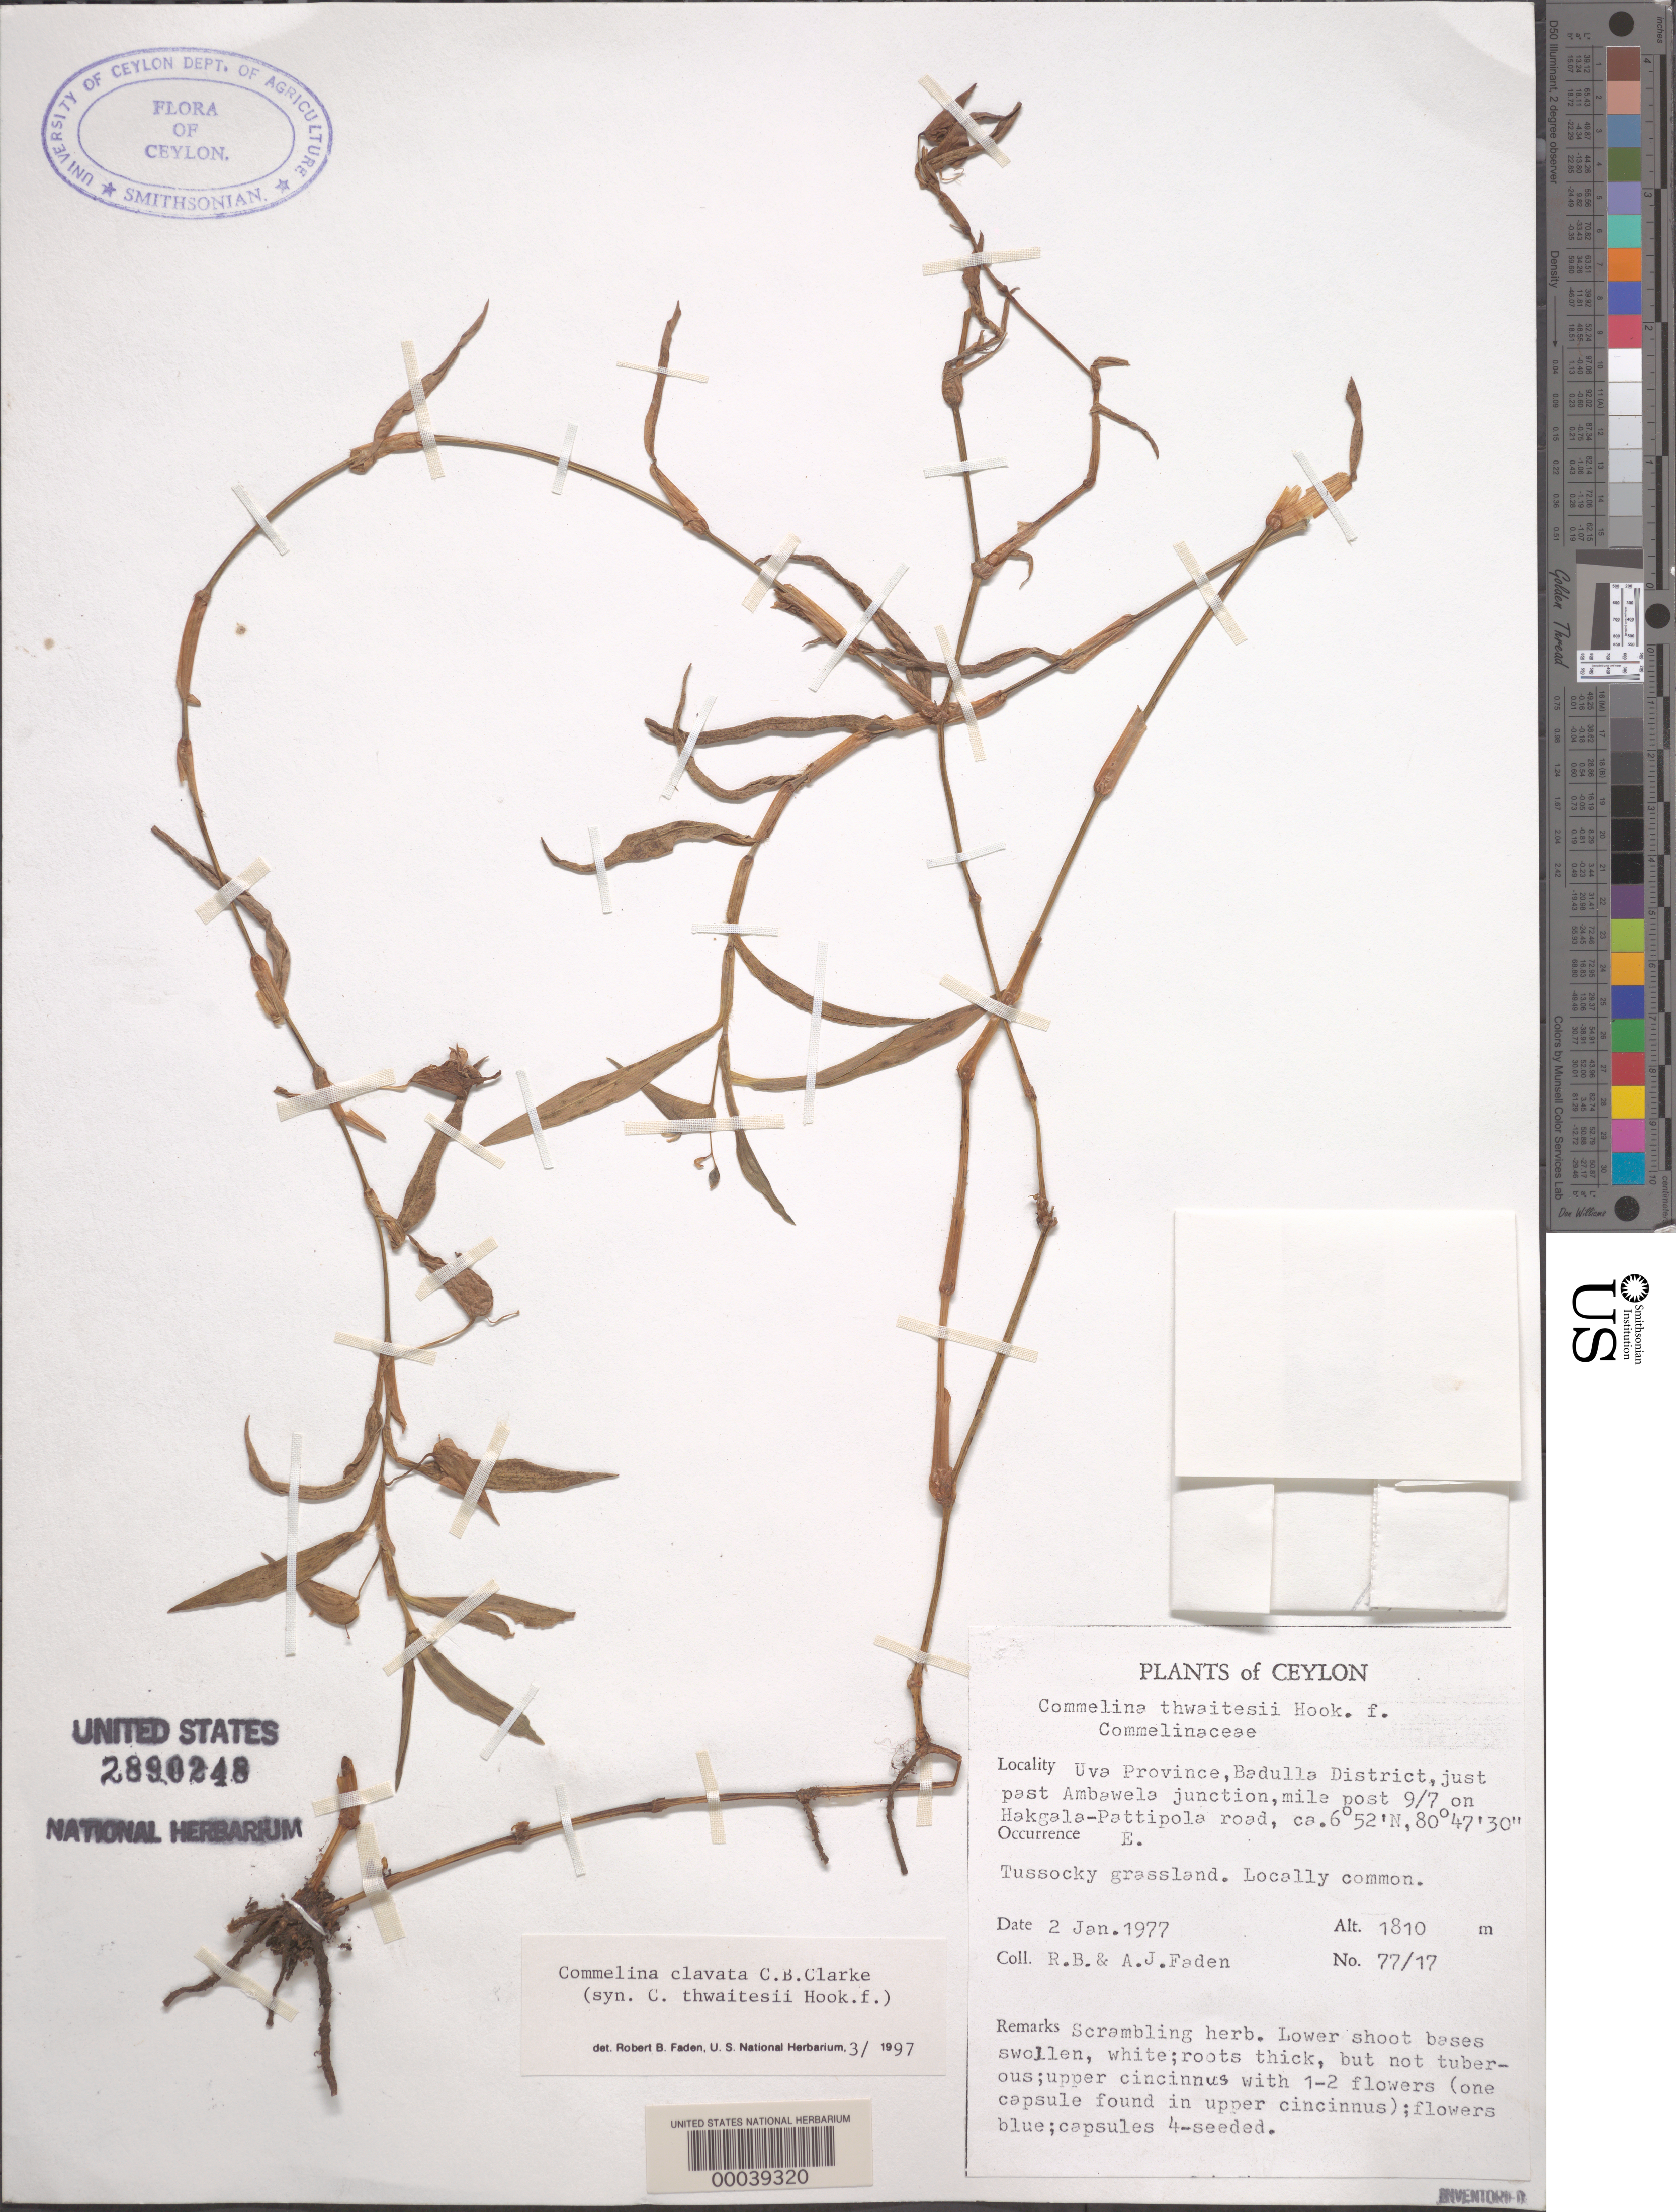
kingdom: Plantae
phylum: Tracheophyta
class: Liliopsida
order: Commelinales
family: Commelinaceae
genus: Commelina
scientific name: Commelina clavata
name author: C.B. Clarke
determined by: Faden, Robert B., (US), Smithsonian Institution - National Museum of Natural History (UNITED STATES)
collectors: R. B. Faden & A. J. Faden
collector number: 77/17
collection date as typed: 02 Jan 1977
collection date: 1977-01-02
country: Sri Lanka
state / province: Uva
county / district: Badulla Dist.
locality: Ambawela junction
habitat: Grassland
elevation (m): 1810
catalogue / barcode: US 2890248